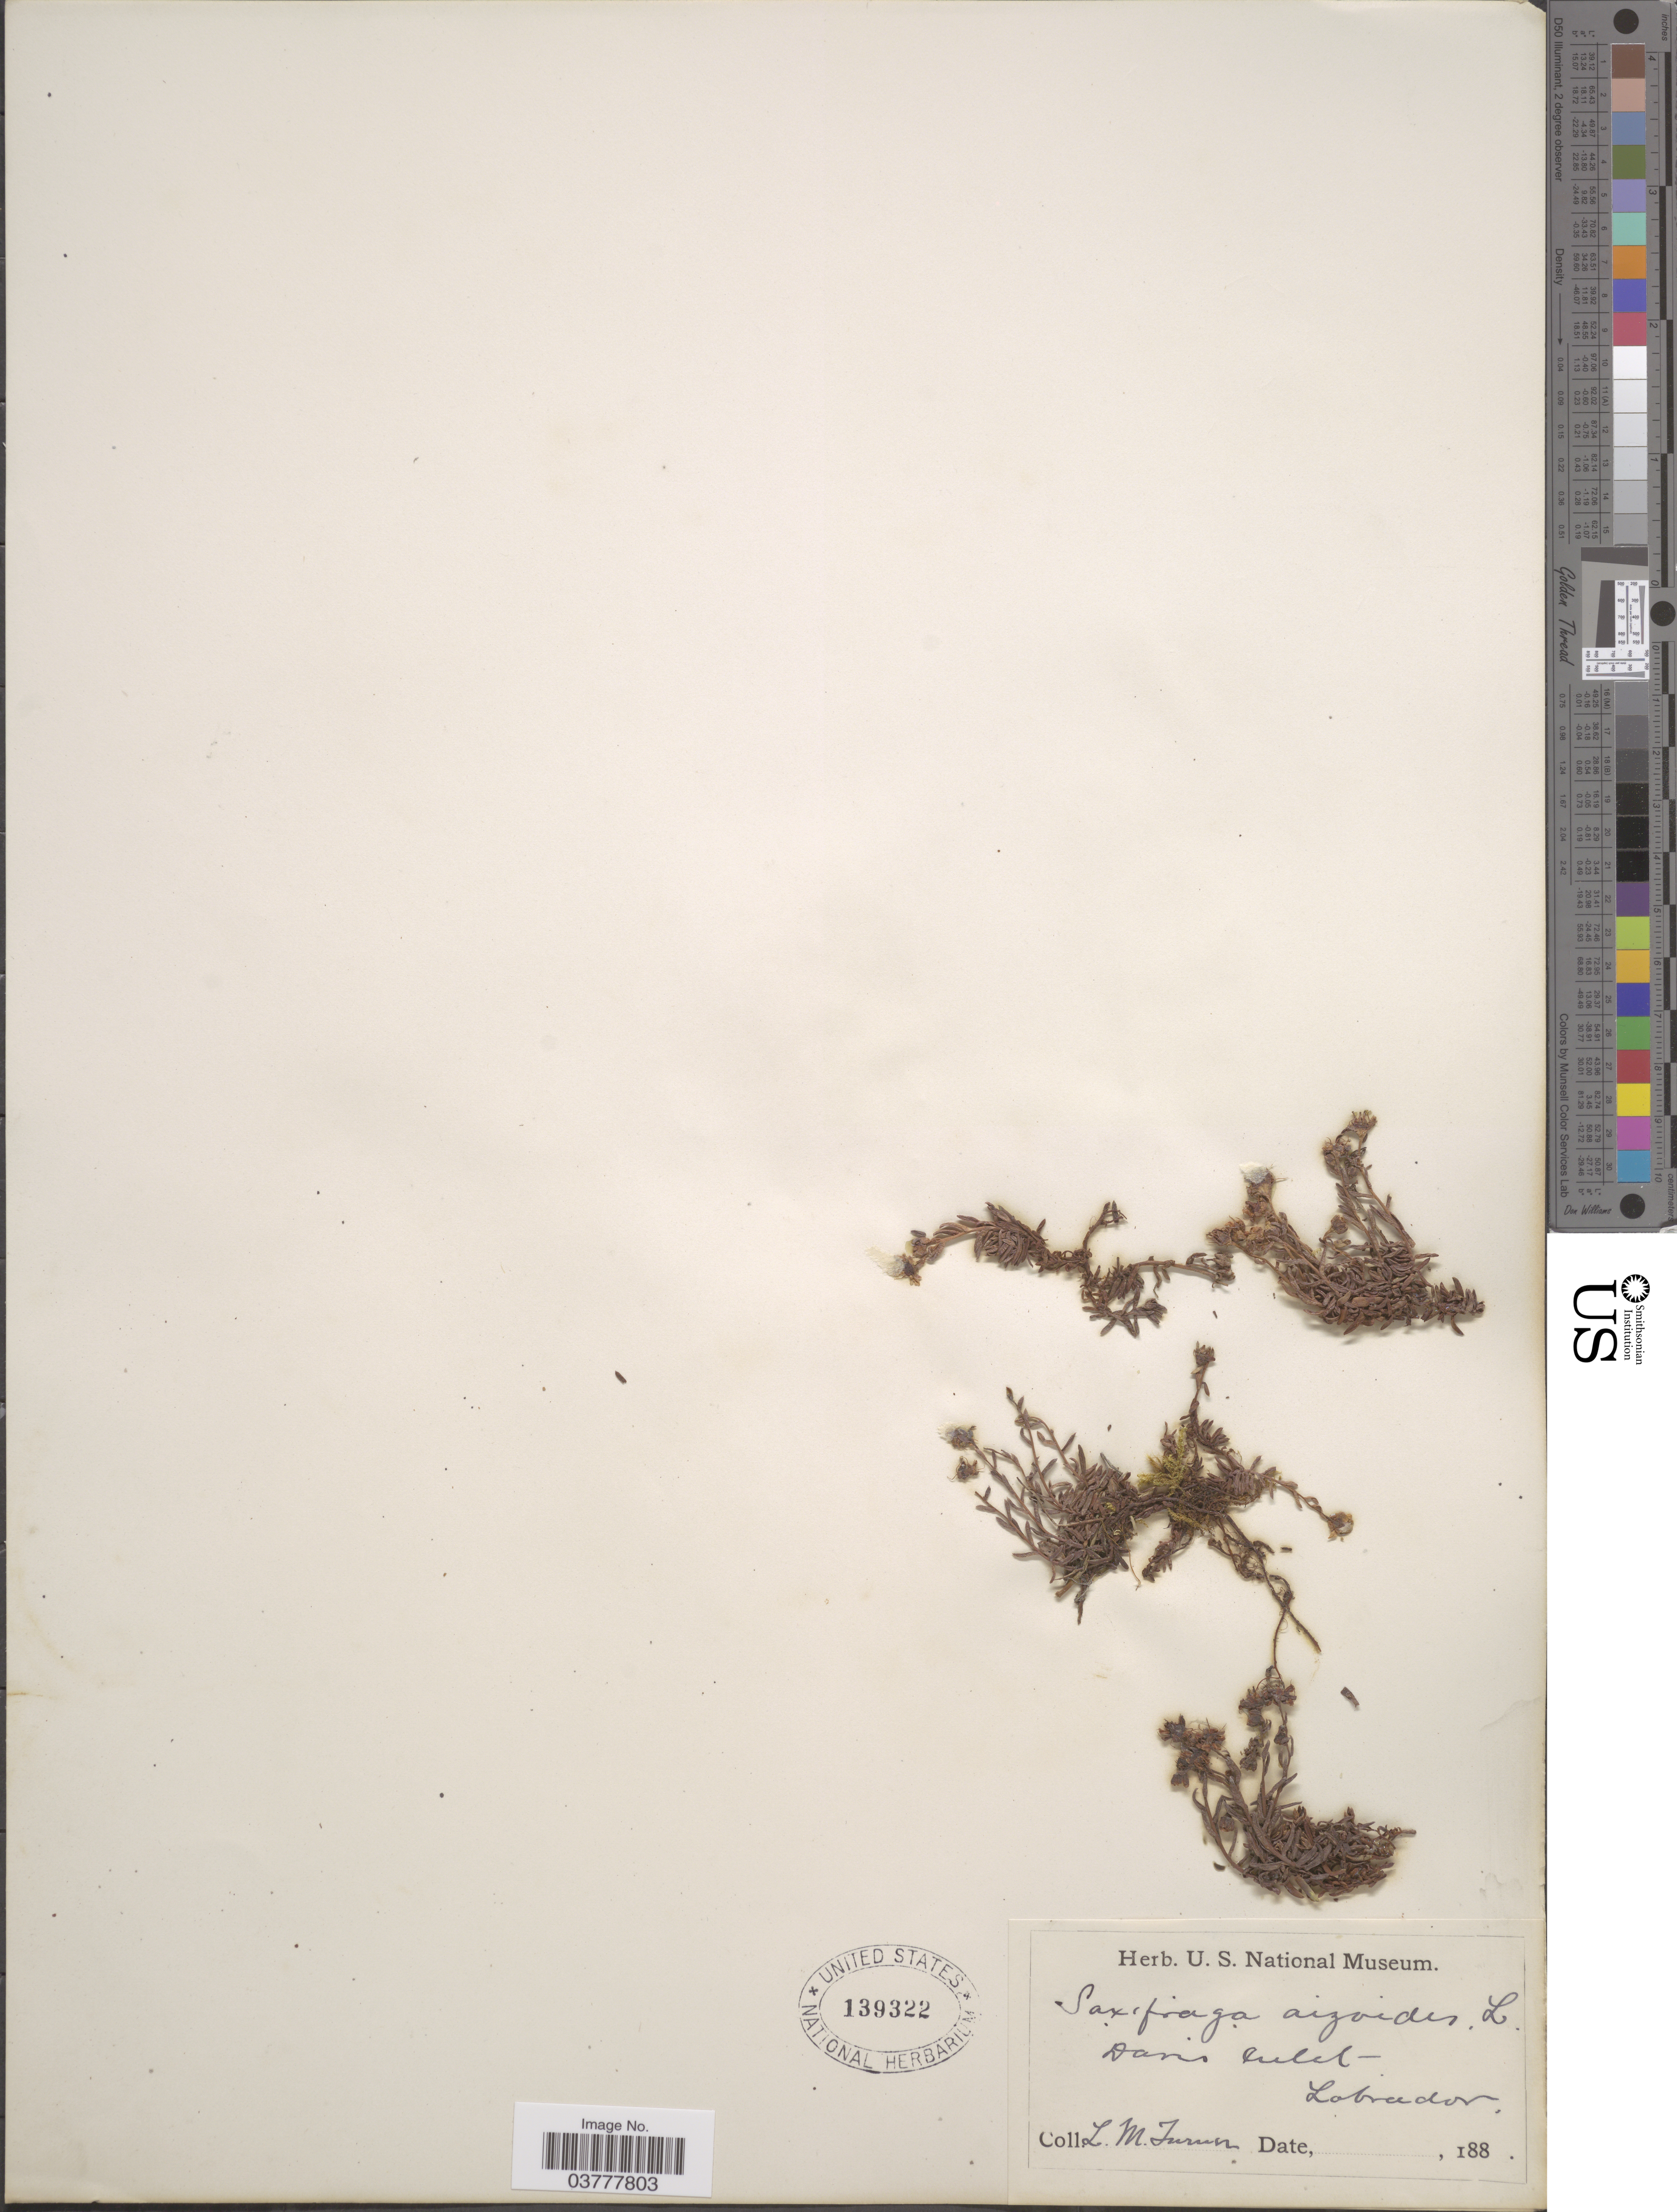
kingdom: Plantae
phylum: Tracheophyta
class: Magnoliopsida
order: Saxifragales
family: Saxifragaceae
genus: Saxifraga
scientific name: Saxifraga aizoides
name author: L.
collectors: L. M. Turner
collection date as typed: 188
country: Canada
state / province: Newfoundland and Labrador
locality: Davis Inlet - Labrador.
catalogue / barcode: US 139322